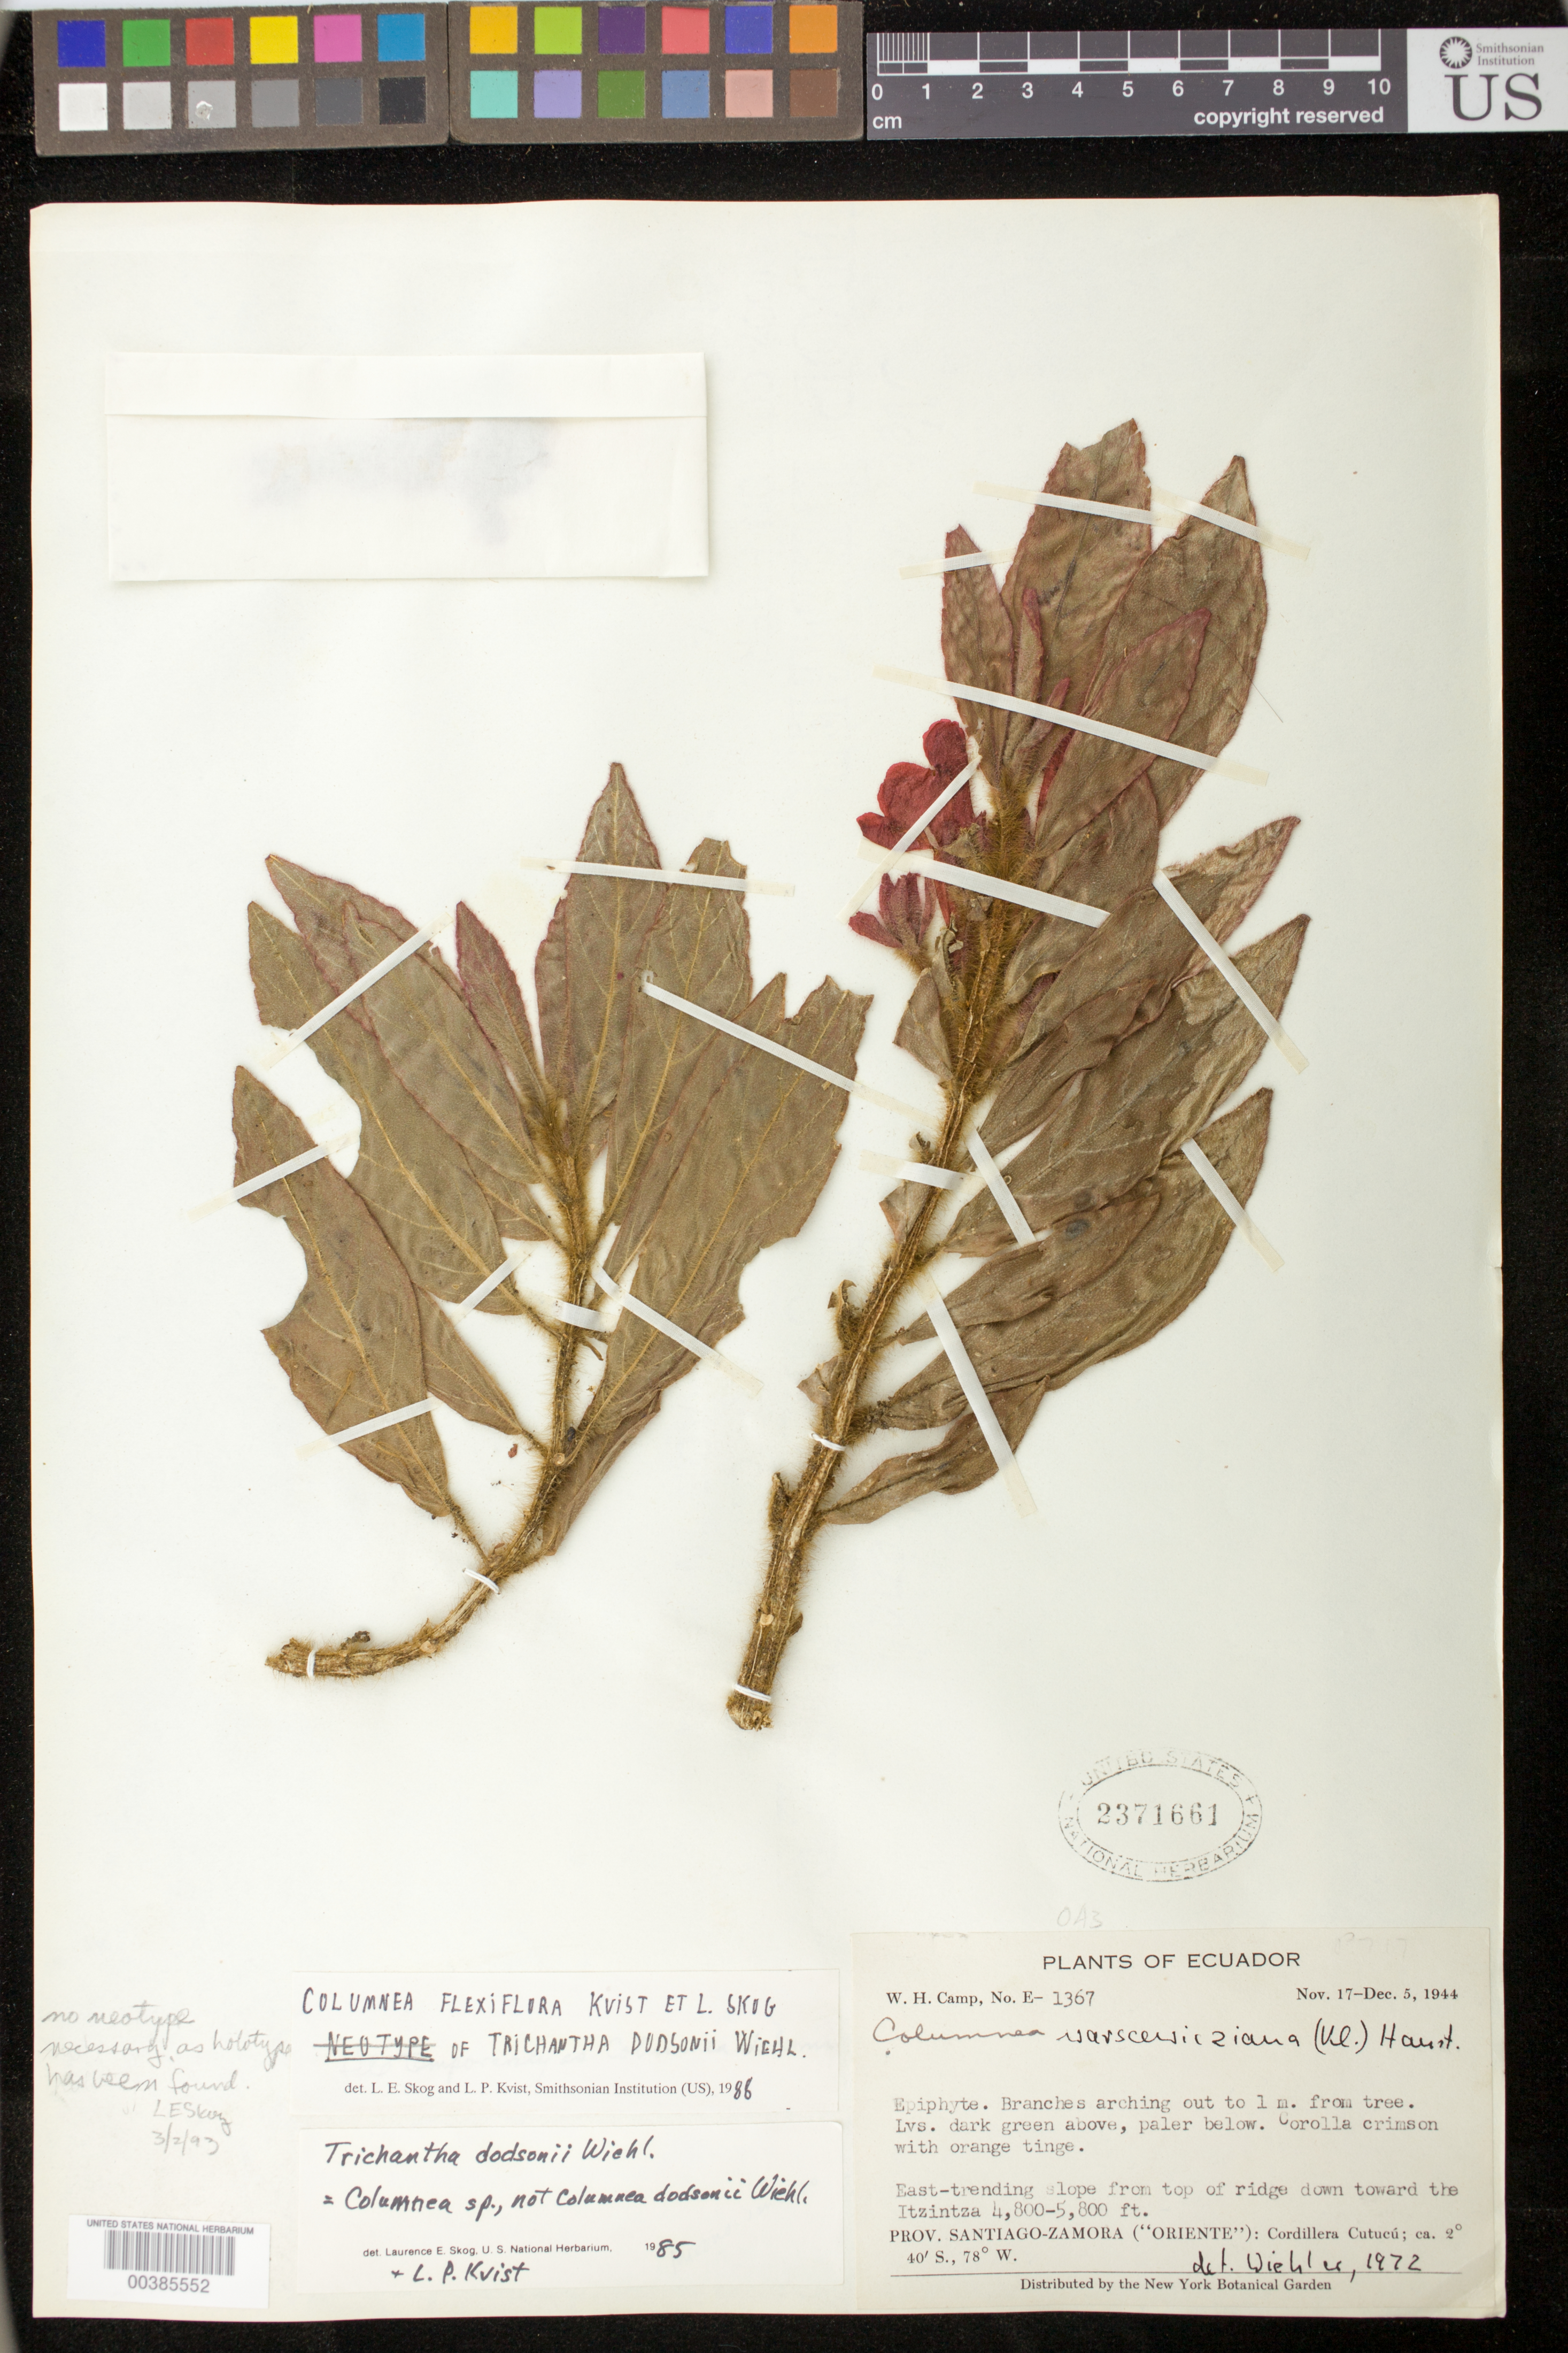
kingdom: Plantae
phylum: Tracheophyta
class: Magnoliopsida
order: Lamiales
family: Gesneriaceae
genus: Columnea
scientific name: Columnea flexiflora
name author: L.P. Kvist & L.E. Skog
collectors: W. H. Camp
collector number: E- 1367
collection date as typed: Dec 1944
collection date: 1944-12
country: Ecuador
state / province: Morona-Santiago / Zamora-Chinchipe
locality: Cordillera Cutucu, "Oriente"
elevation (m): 1463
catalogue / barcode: US 2371661